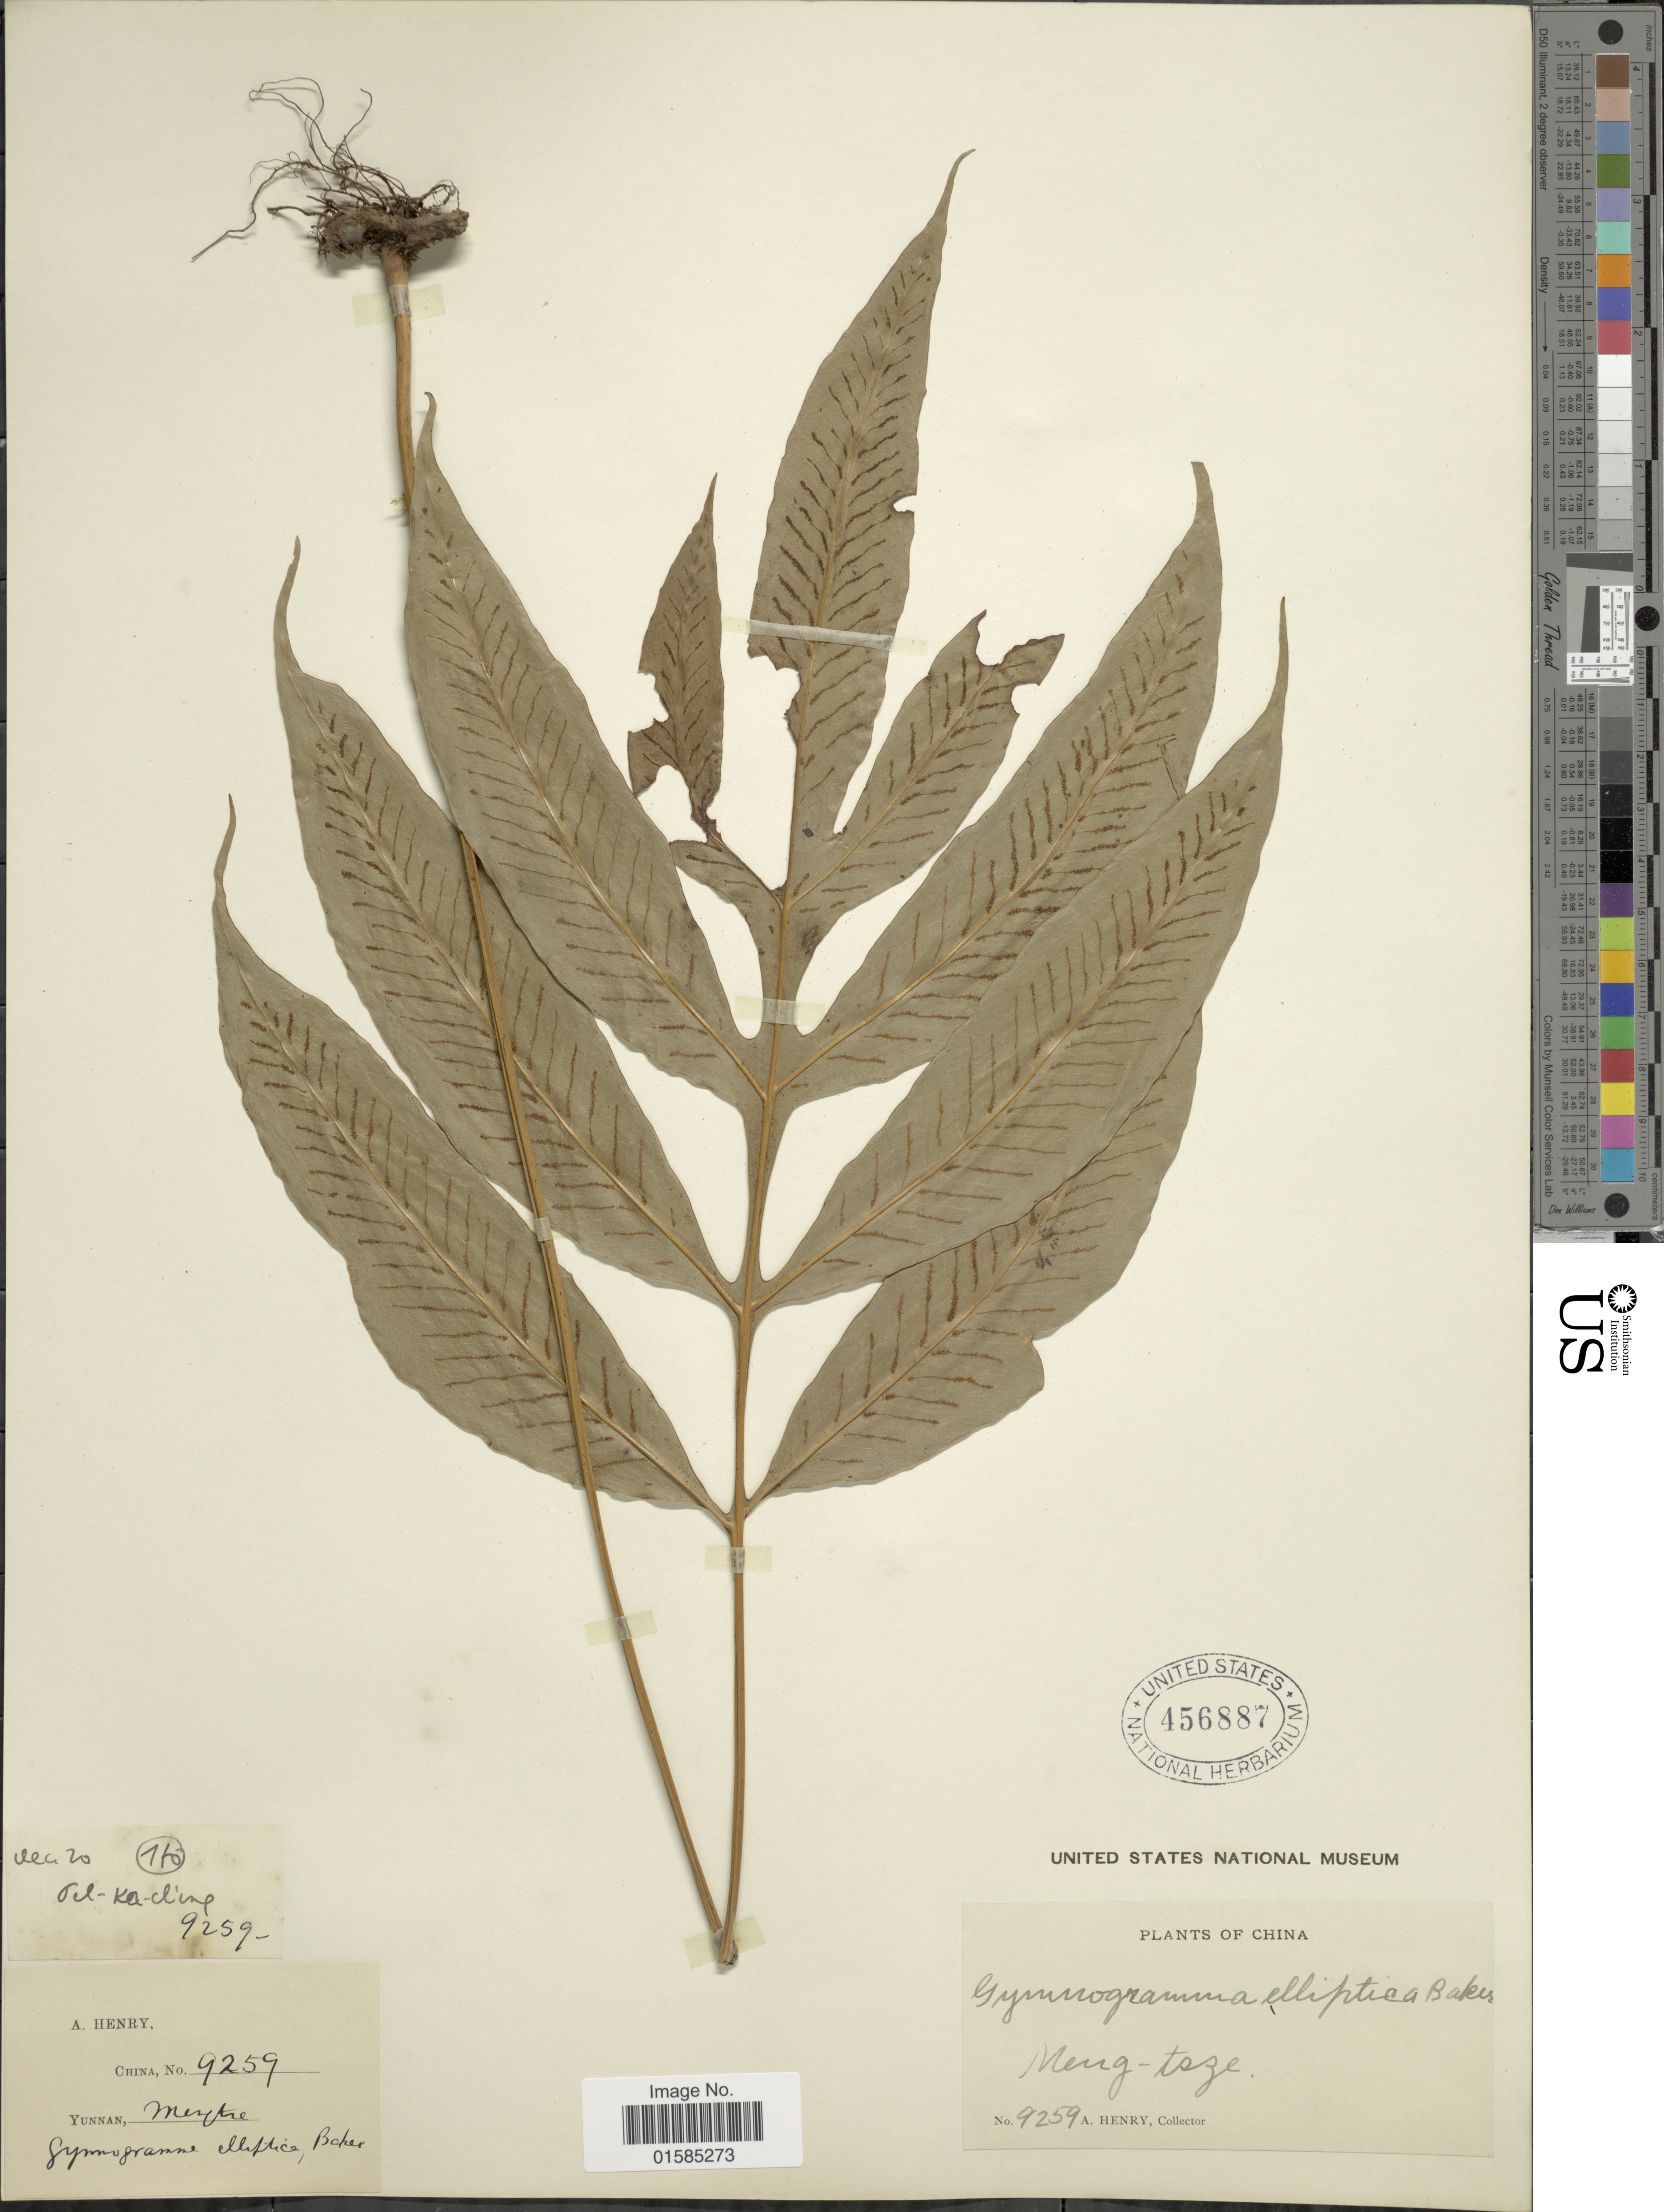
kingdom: Plantae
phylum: Tracheophyta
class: Polypodiopsida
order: Polypodiales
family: Polypodiaceae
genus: Leptochilus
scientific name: Leptochilus ellipticus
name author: (Thunb.) Noot.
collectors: A. Henry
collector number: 9259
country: China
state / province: Yunnan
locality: Meng-tsze.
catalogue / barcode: US 456887